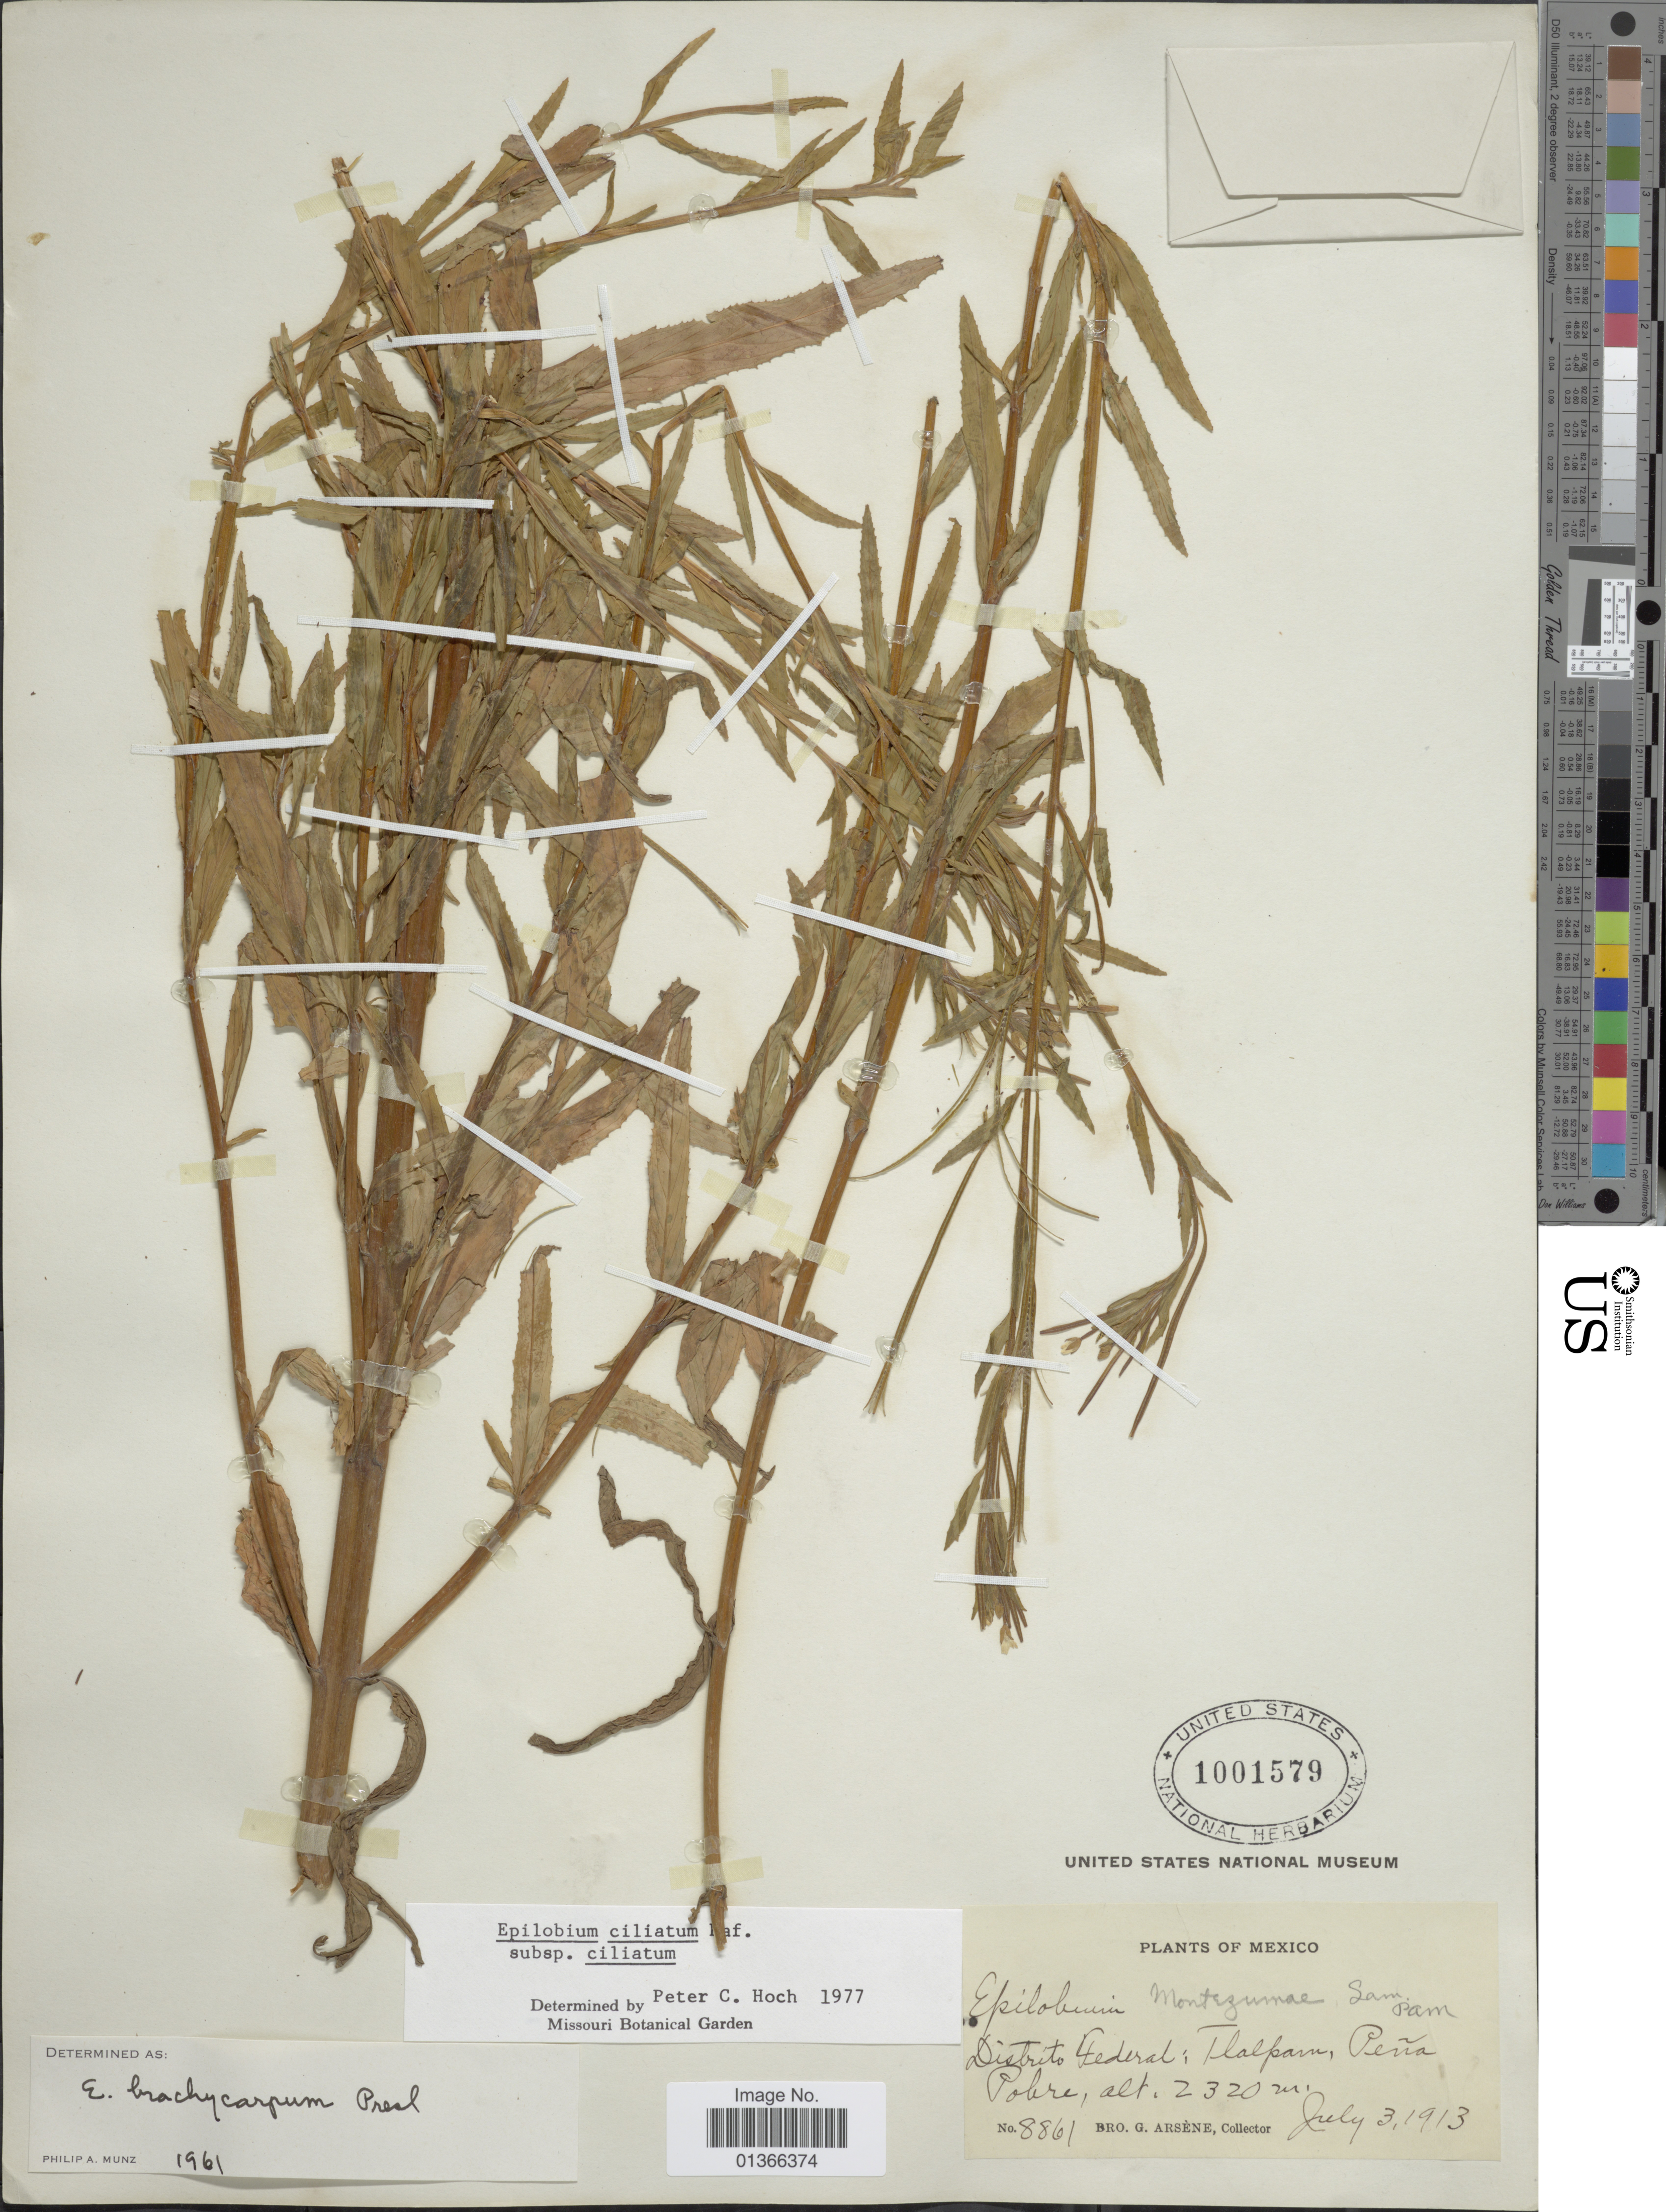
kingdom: Plantae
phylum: Tracheophyta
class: Magnoliopsida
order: Myrtales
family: Onagraceae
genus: Epilobium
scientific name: Epilobium ciliatum subsp. ciliatum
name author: Raf.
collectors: Bro. G. Arsène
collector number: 8861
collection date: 1913-07-03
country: Mexico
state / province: Distrito Federal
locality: Peña Pobre, Tlalpam [Tlalpan]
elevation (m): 2320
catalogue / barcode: US 1001579